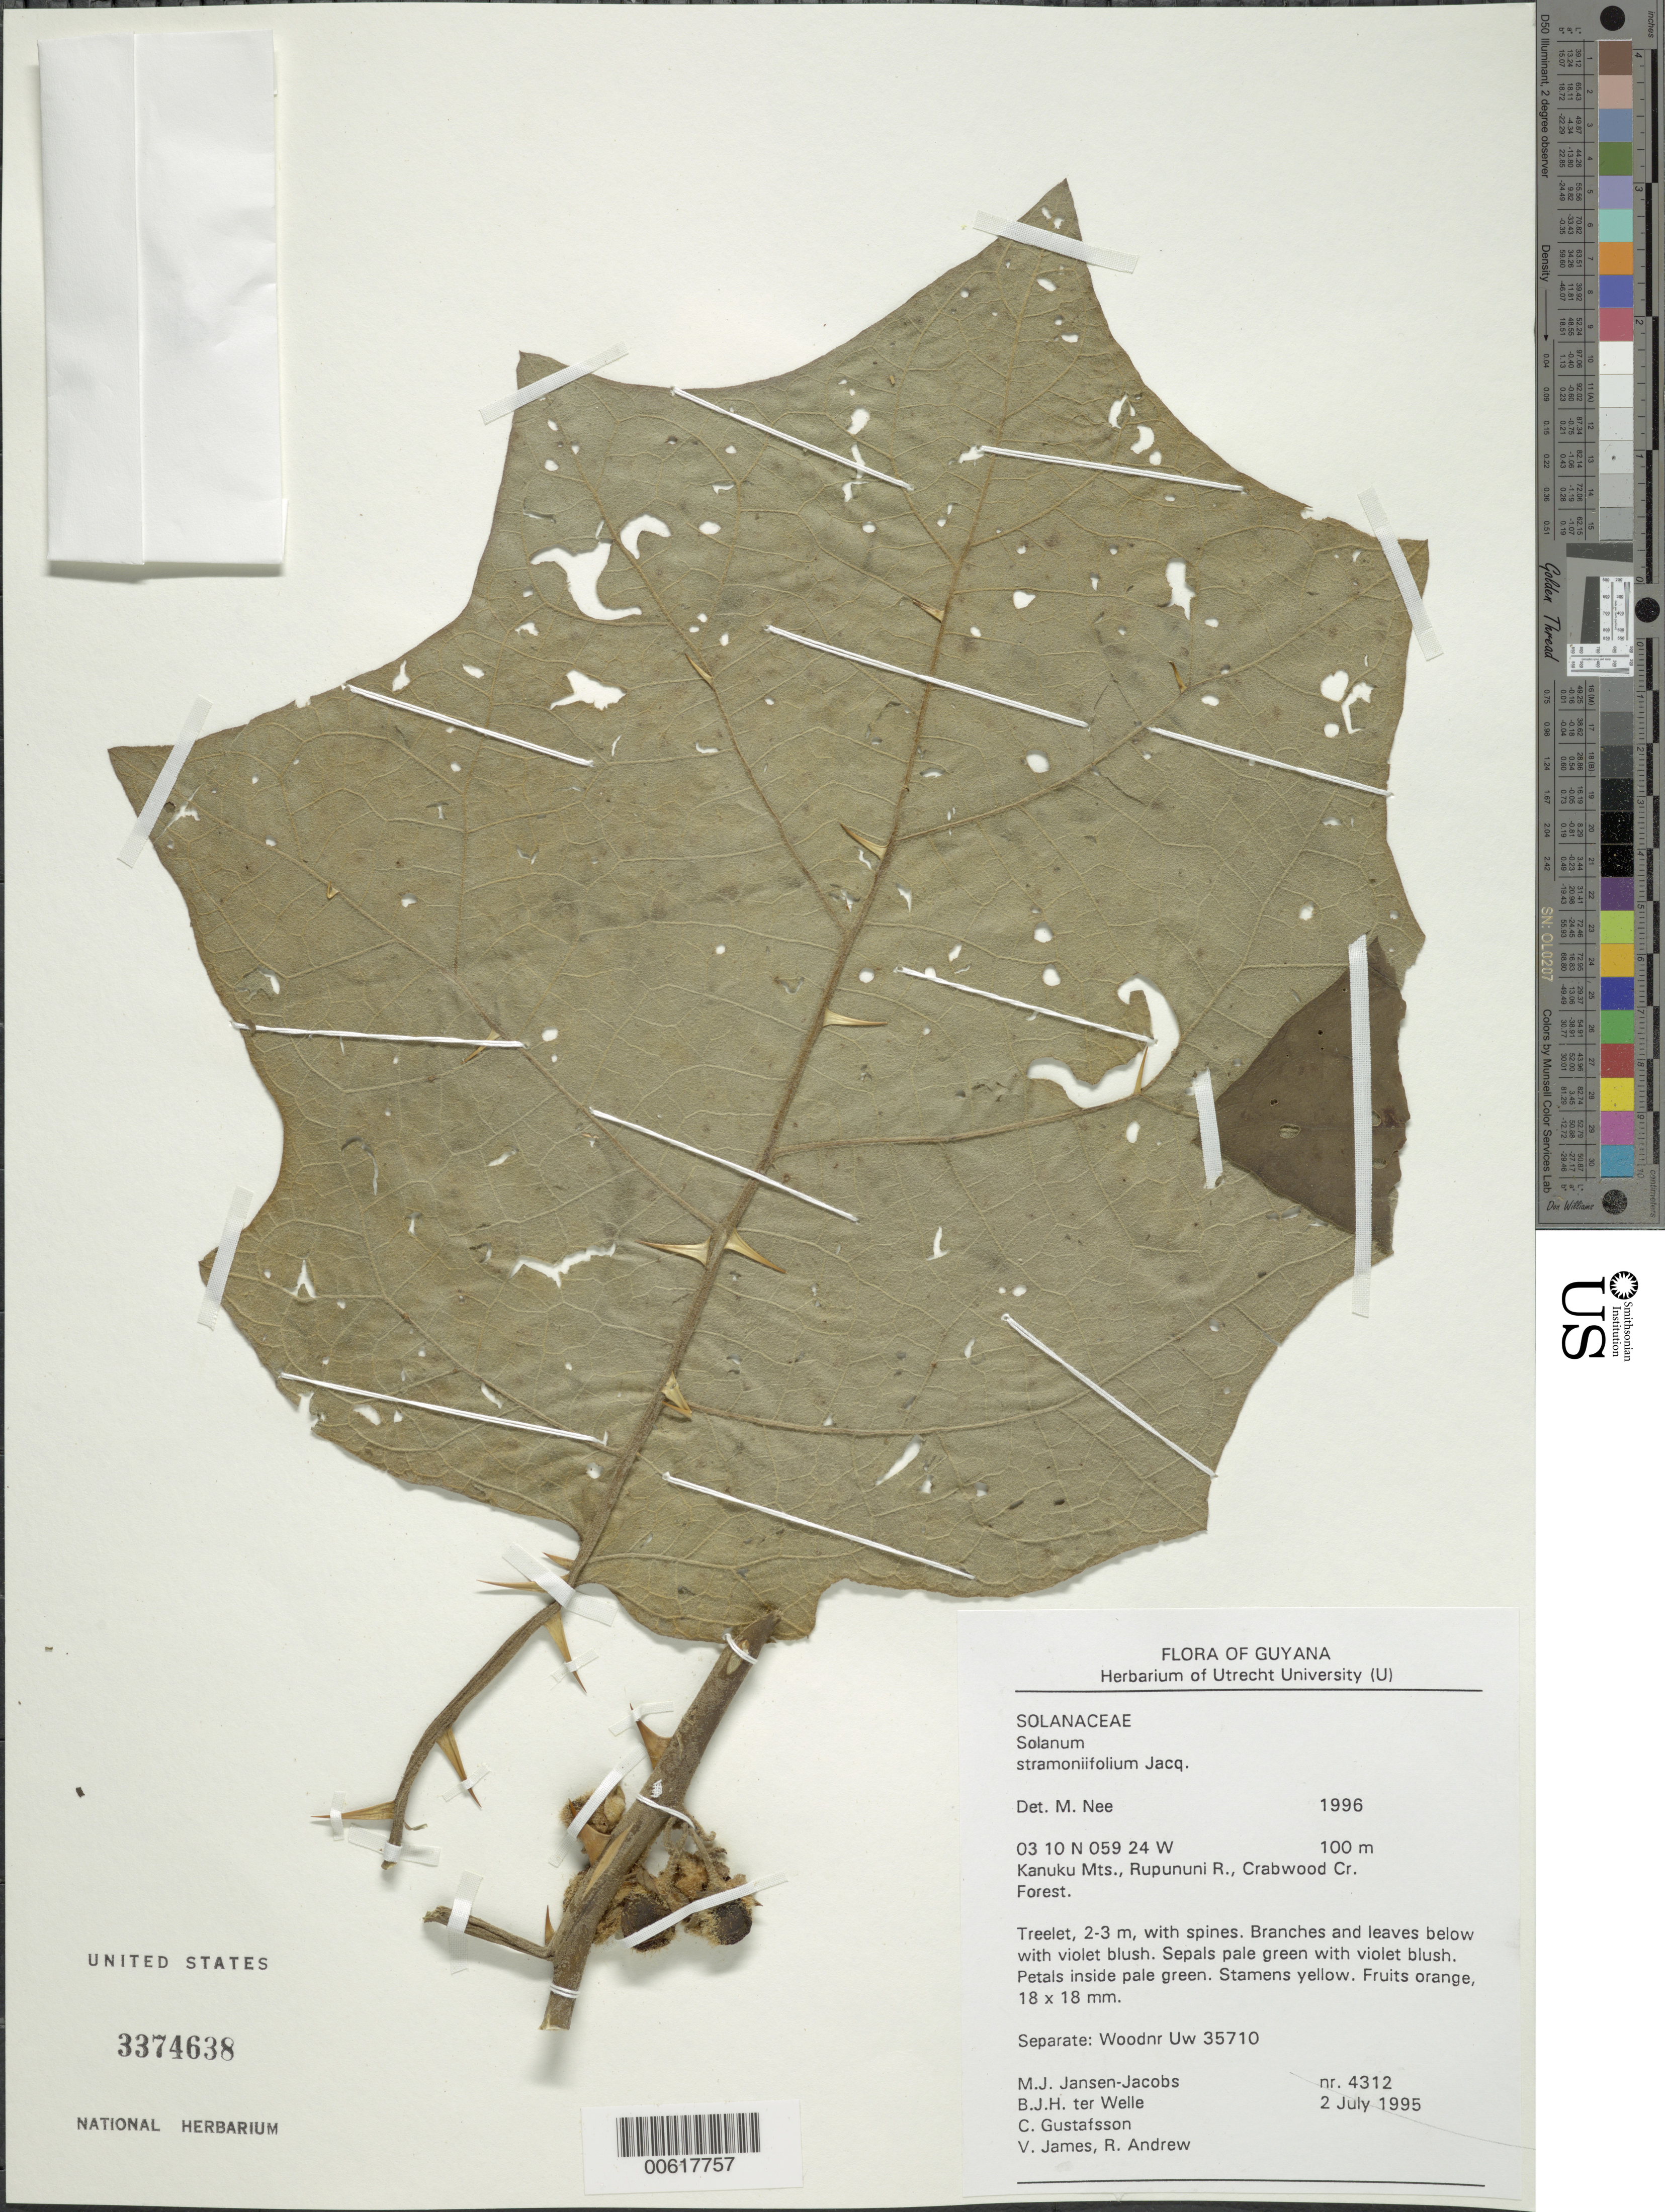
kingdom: Plantae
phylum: Tracheophyta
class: Magnoliopsida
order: Solanales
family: Solanaceae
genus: Solanum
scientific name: Solanum stramoniifolium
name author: Jacq.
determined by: Nee, Michael H.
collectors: M. J. Jansen-Jacobs, B. Welle, C. G. Gustafsson, V. James & R. Andrew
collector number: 4312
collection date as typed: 7 Jul 1995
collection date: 1995-07-07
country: Guyana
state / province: U. Takutu-U. Essequibo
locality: Crabwood Creek, Rupununi River, Kanuku Mts.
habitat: Forest.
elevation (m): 100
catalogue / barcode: US 3374638